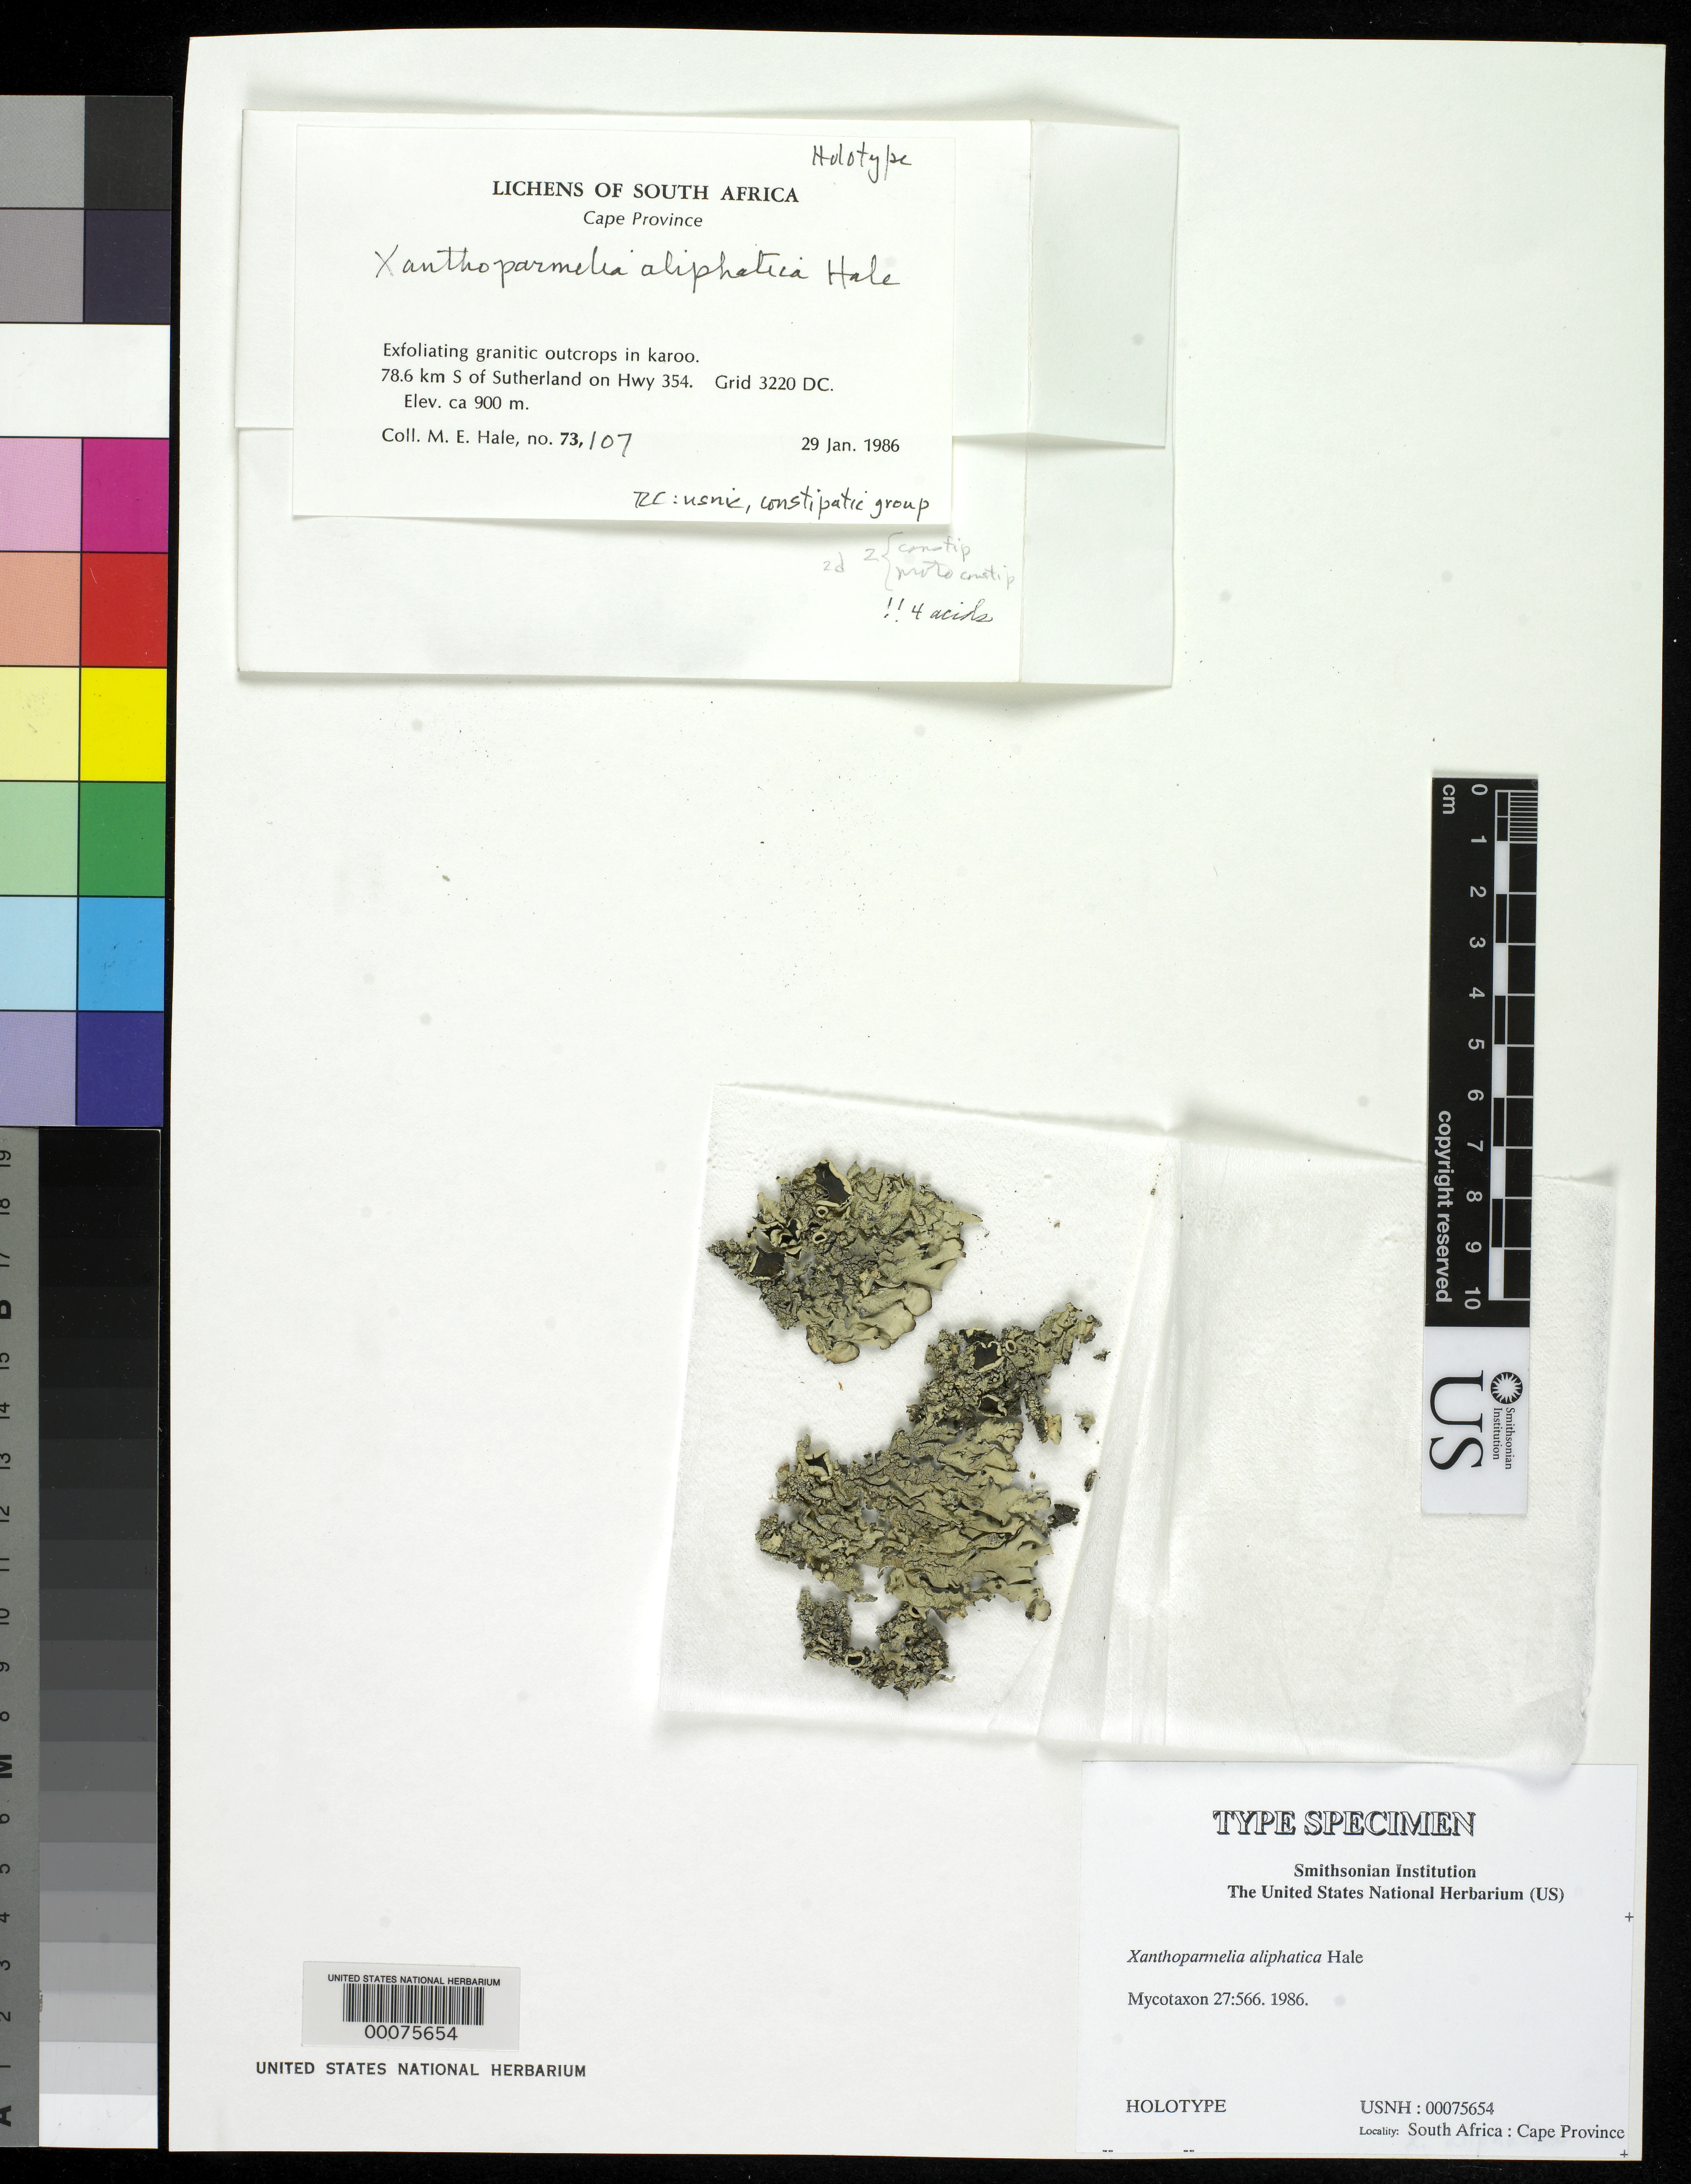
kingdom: Fungi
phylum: Ascomycota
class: Lecanoromycetes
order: Lecanorales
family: Parmeliaceae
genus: Xanthoparmelia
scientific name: Xanthoparmelia aliphatica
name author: Hale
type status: Holotype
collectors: M. Hale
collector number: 73107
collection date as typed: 29 Jan 1986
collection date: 1986-01-29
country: South Africa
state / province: Northern Cape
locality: Grid 3220 DC. 78.6 km S of Sutherland on Hwy 354, exfoliating granitic outcrops in karoo.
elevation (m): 900